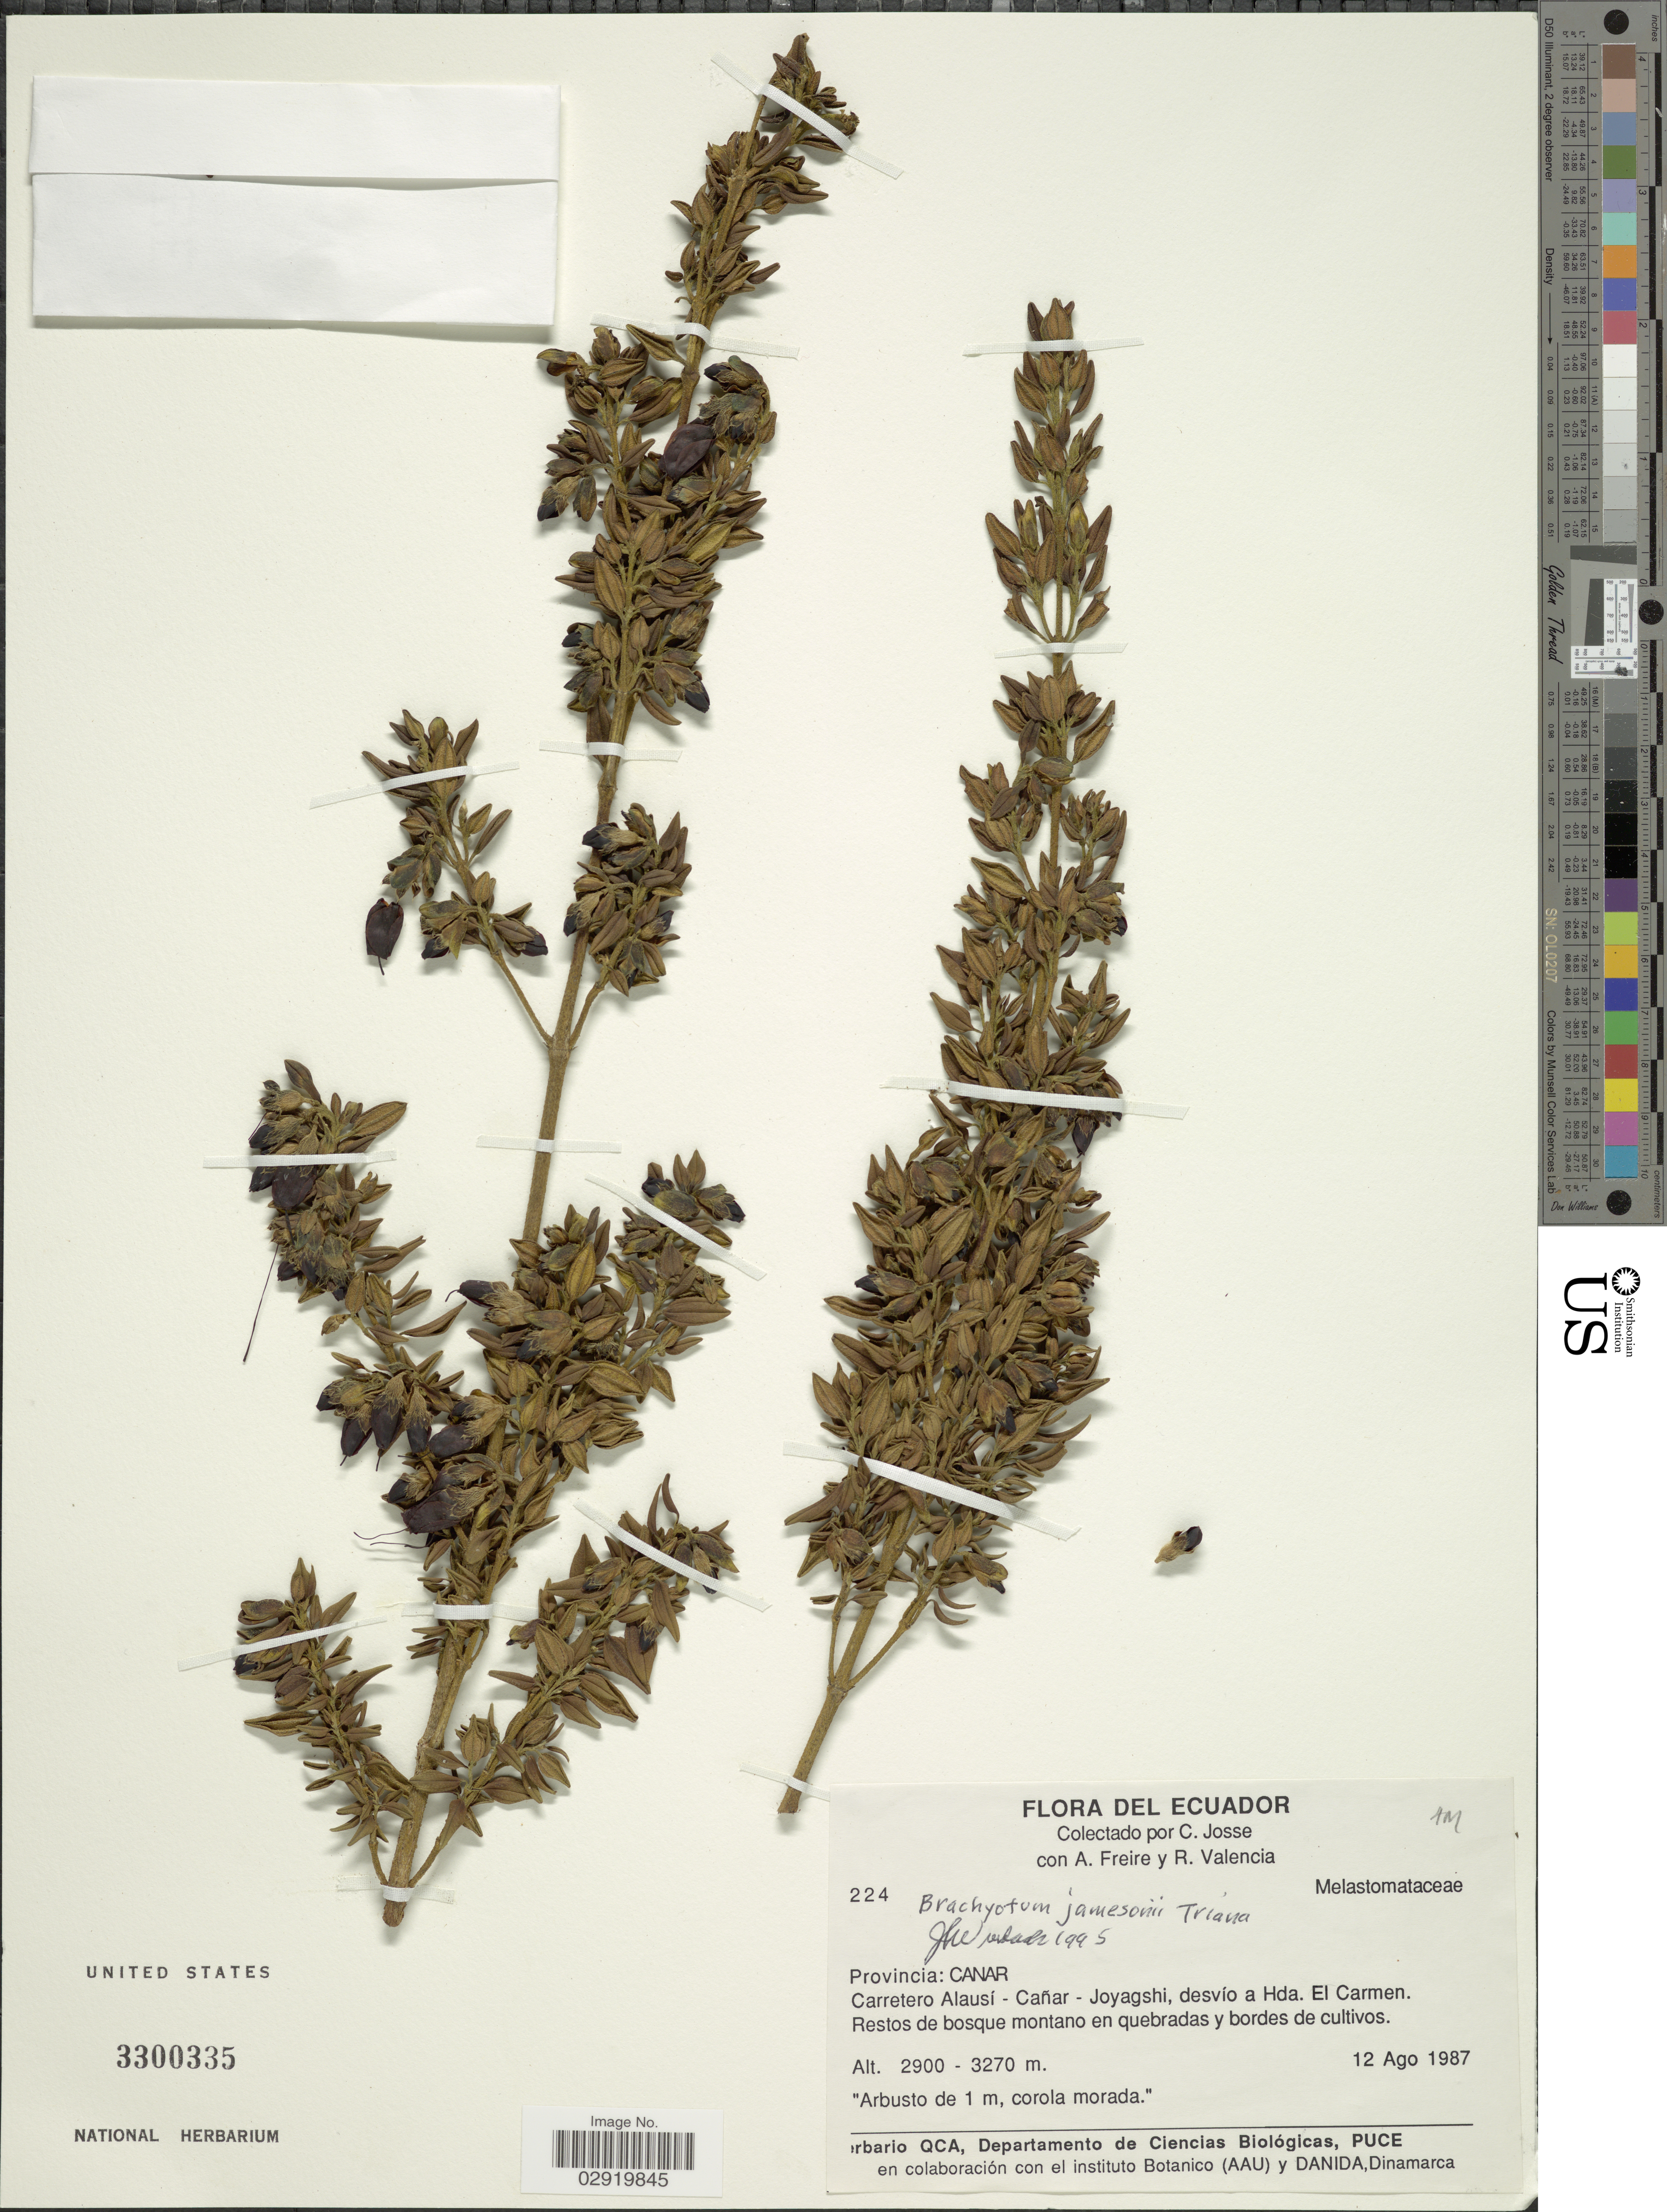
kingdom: Plantae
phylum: Tracheophyta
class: Magnoliopsida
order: Myrtales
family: Melastomataceae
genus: Brachyotum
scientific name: Brachyotum jamesonii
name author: Triana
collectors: C. Josse, A. Freire & R. Valencia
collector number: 224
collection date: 1987-08-12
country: Ecuador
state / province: Cañar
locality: Carretero Alausí - Cañar - Joyagshi, desvío a Hda. El Carmen.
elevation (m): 2900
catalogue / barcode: US 3300335